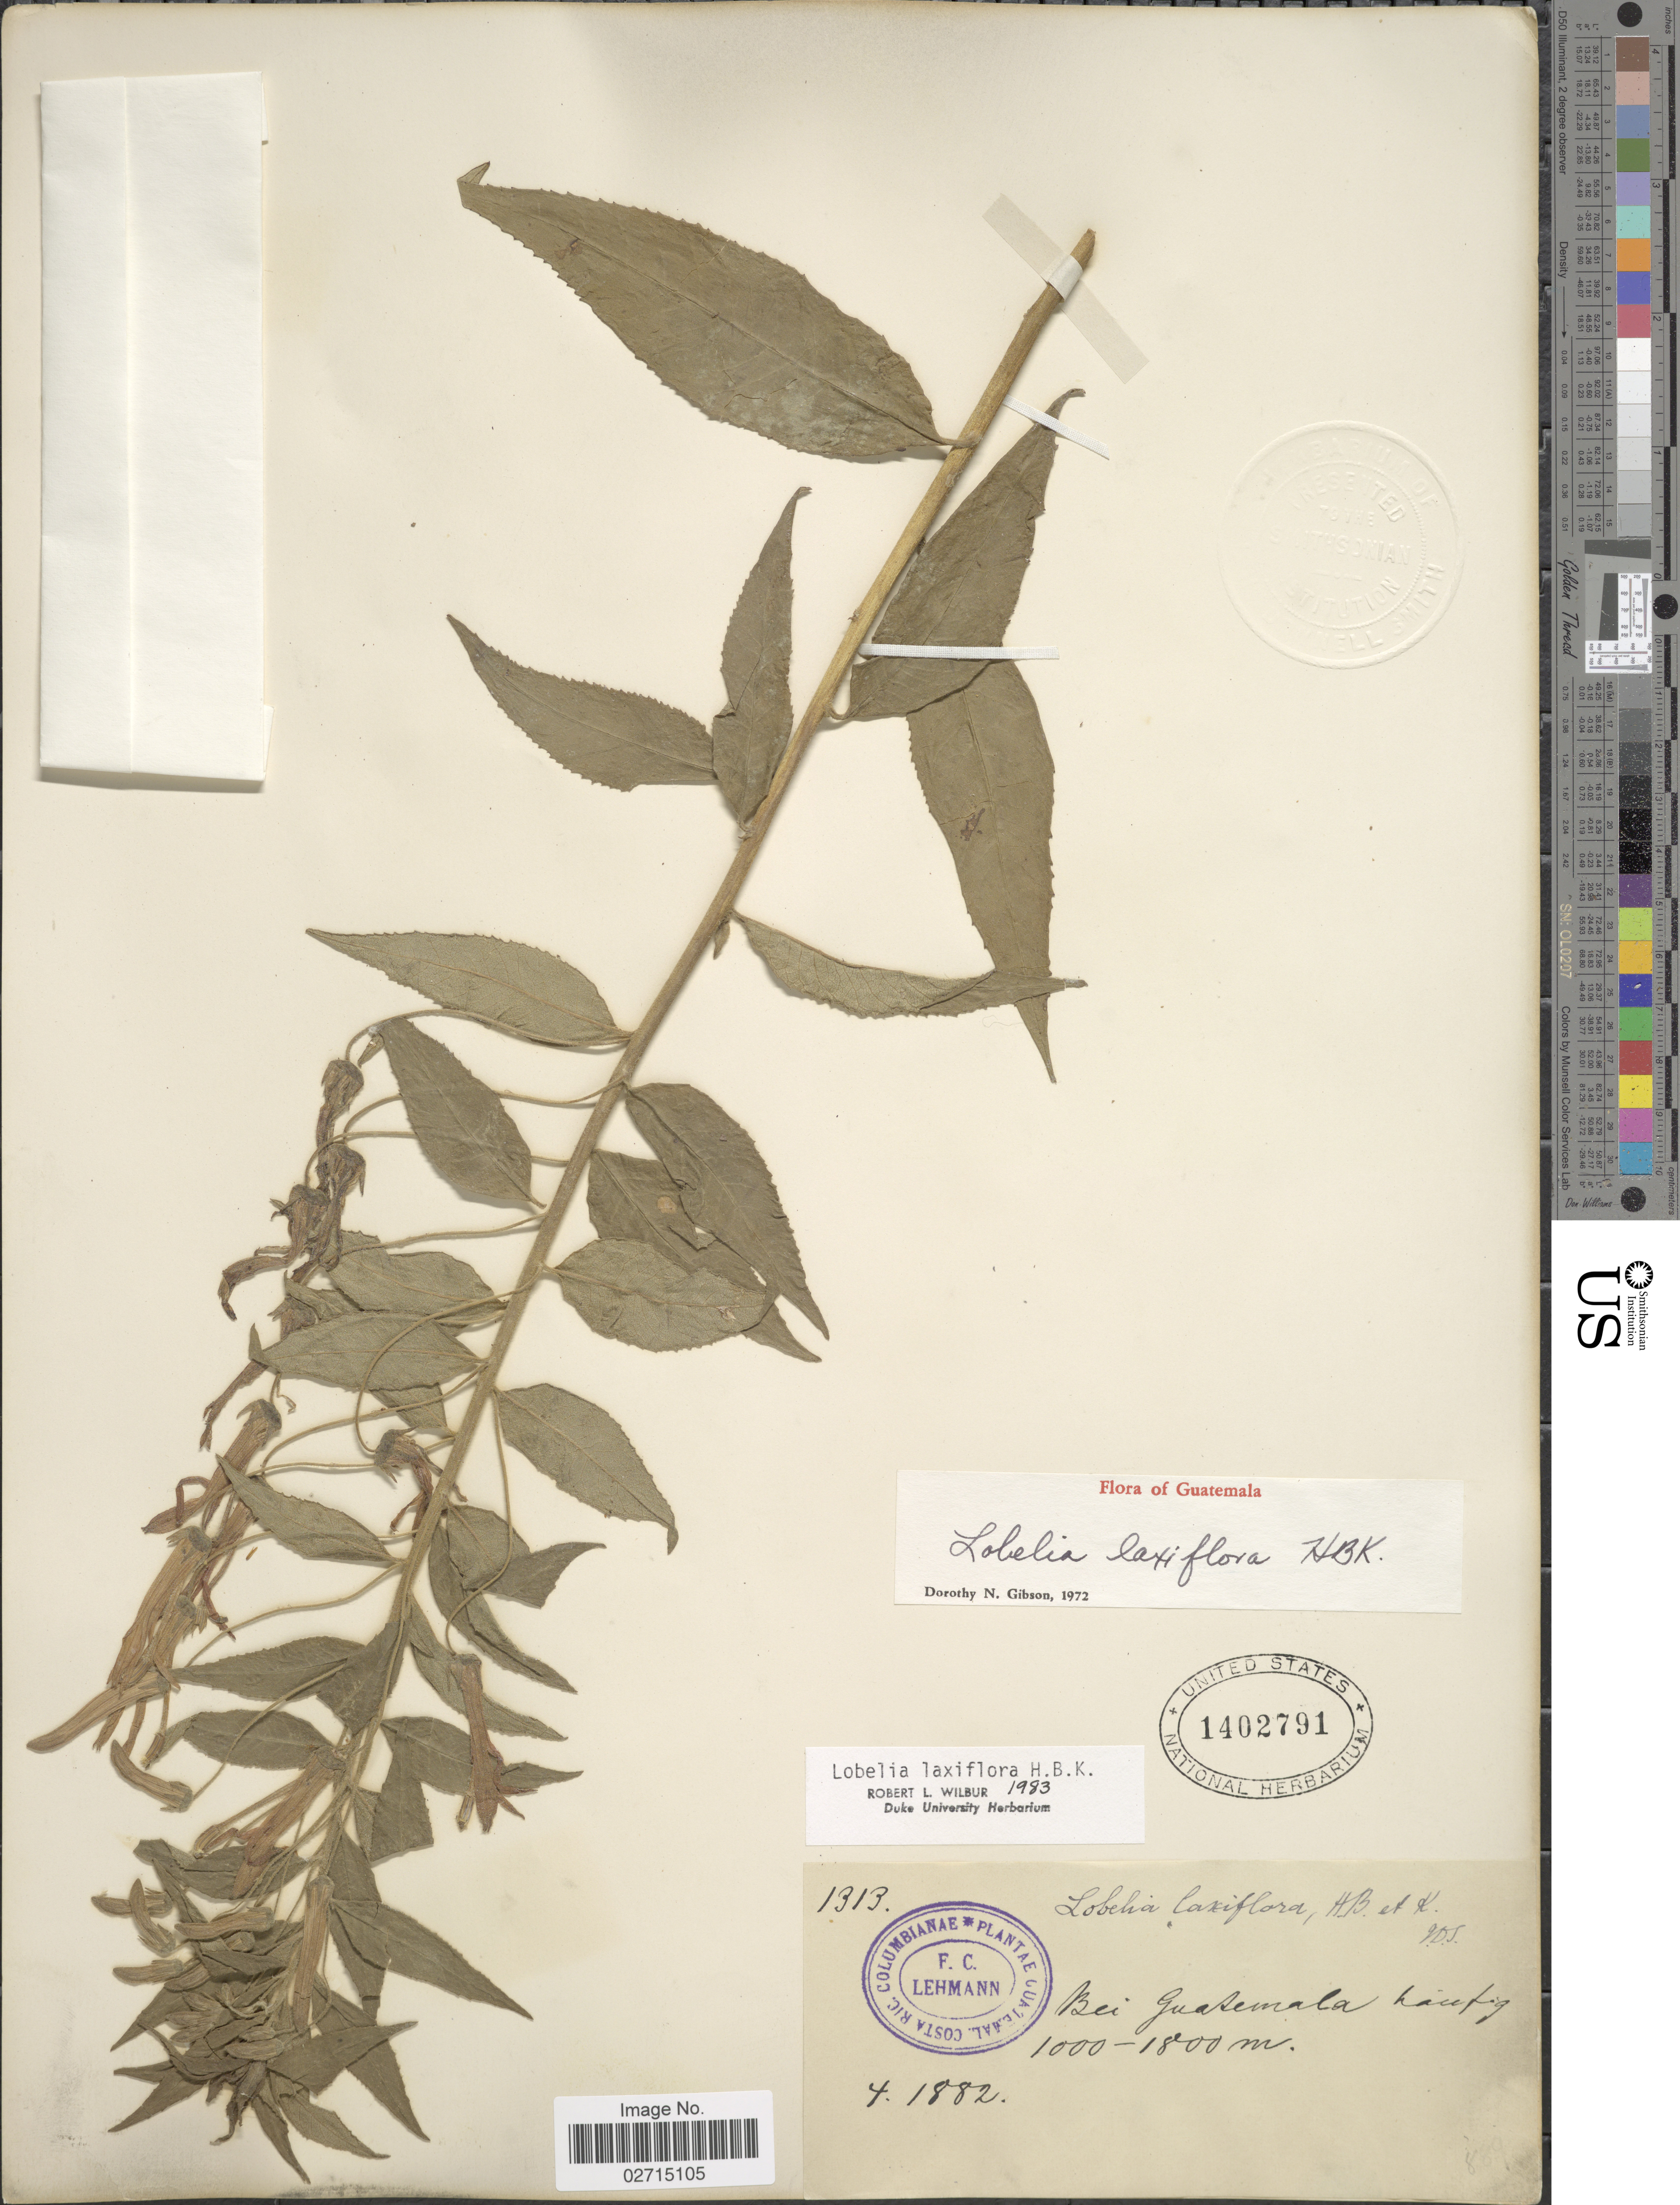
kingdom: Plantae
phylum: Tracheophyta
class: Magnoliopsida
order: Asterales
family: Campanulaceae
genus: Lobelia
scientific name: Lobelia laxiflora subsp. laxiflora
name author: Kunth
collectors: F. C. Lehmann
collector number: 1313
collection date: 1882-04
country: Guatemala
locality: Bei Guatemala haufig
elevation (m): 1000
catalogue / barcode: US 1402791